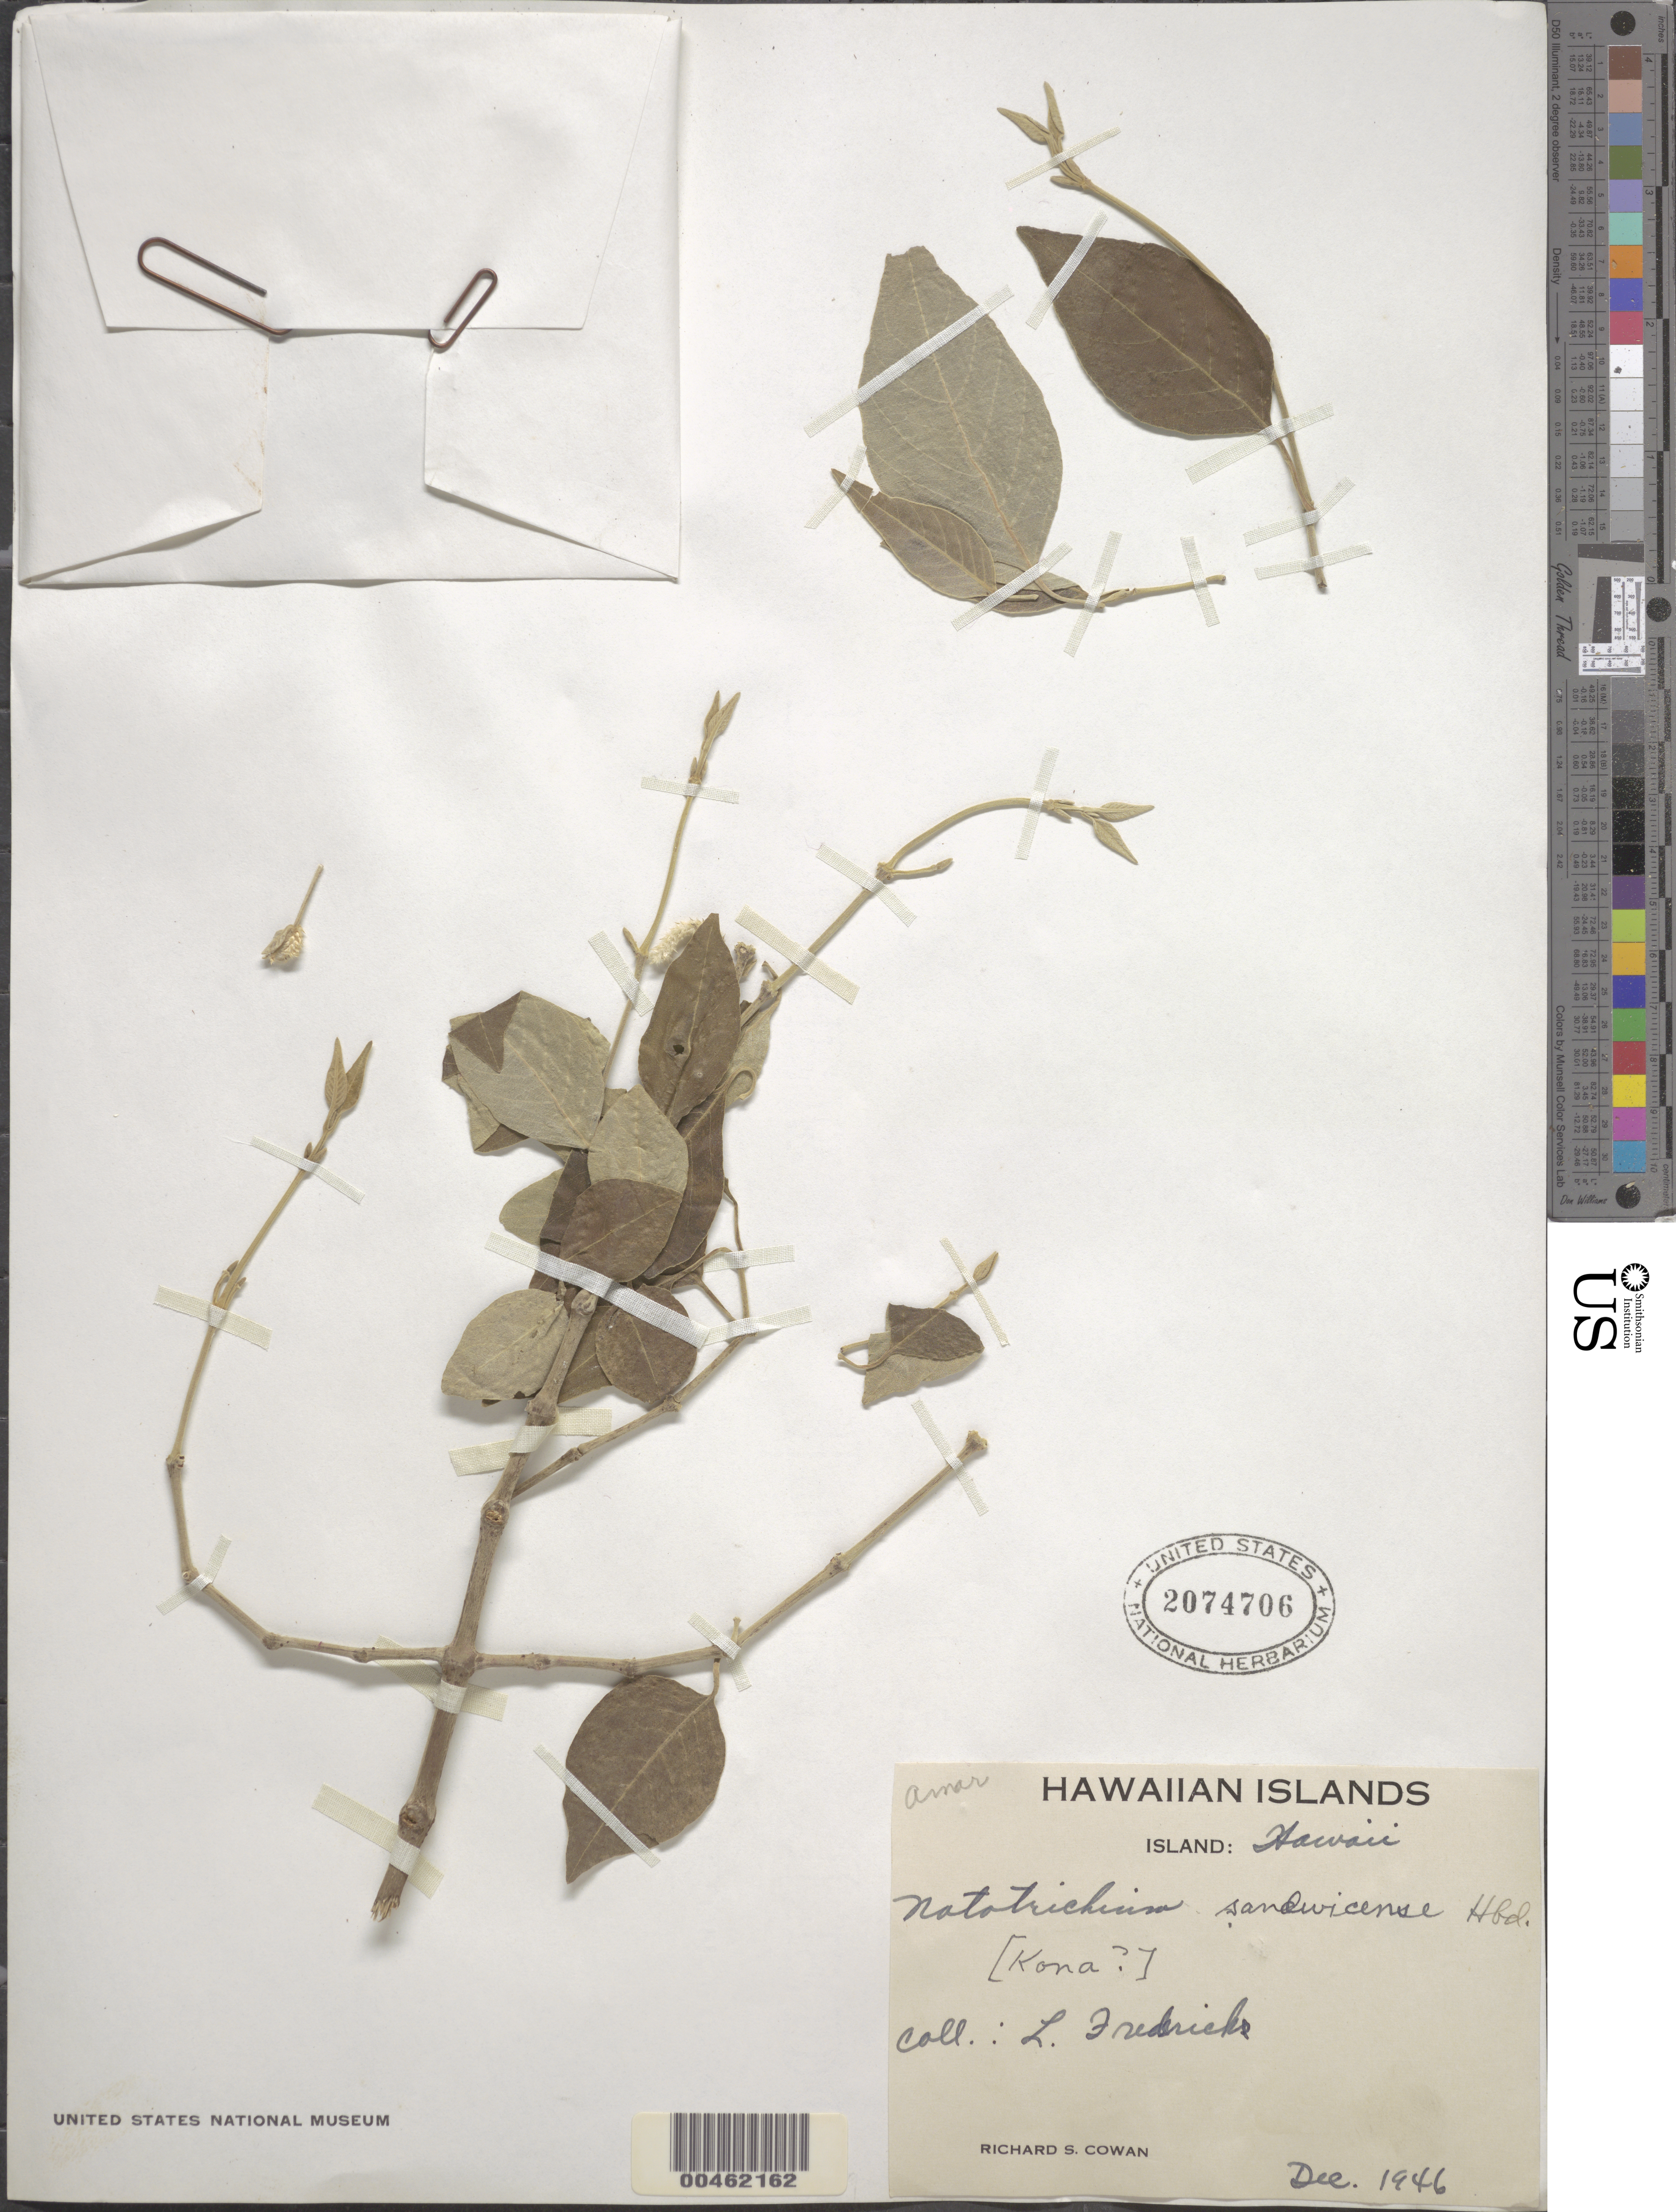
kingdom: Plantae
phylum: Tracheophyta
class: Magnoliopsida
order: Caryophyllales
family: Amaranthaceae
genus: Achyranthes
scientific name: Achyranthes sandwicensis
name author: (A. Gray) Di Vincenzo et al.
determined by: Wagner, W. L., (BOT), Smithsonian Institution - National Museum of Natural History (UNITED STATES)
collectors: R. S. Cowan & L. Fredrieks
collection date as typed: Dec 1946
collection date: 1946-12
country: United States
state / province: Hawaii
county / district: Hawaii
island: Hawaii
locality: Kona?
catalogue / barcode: US 2074706